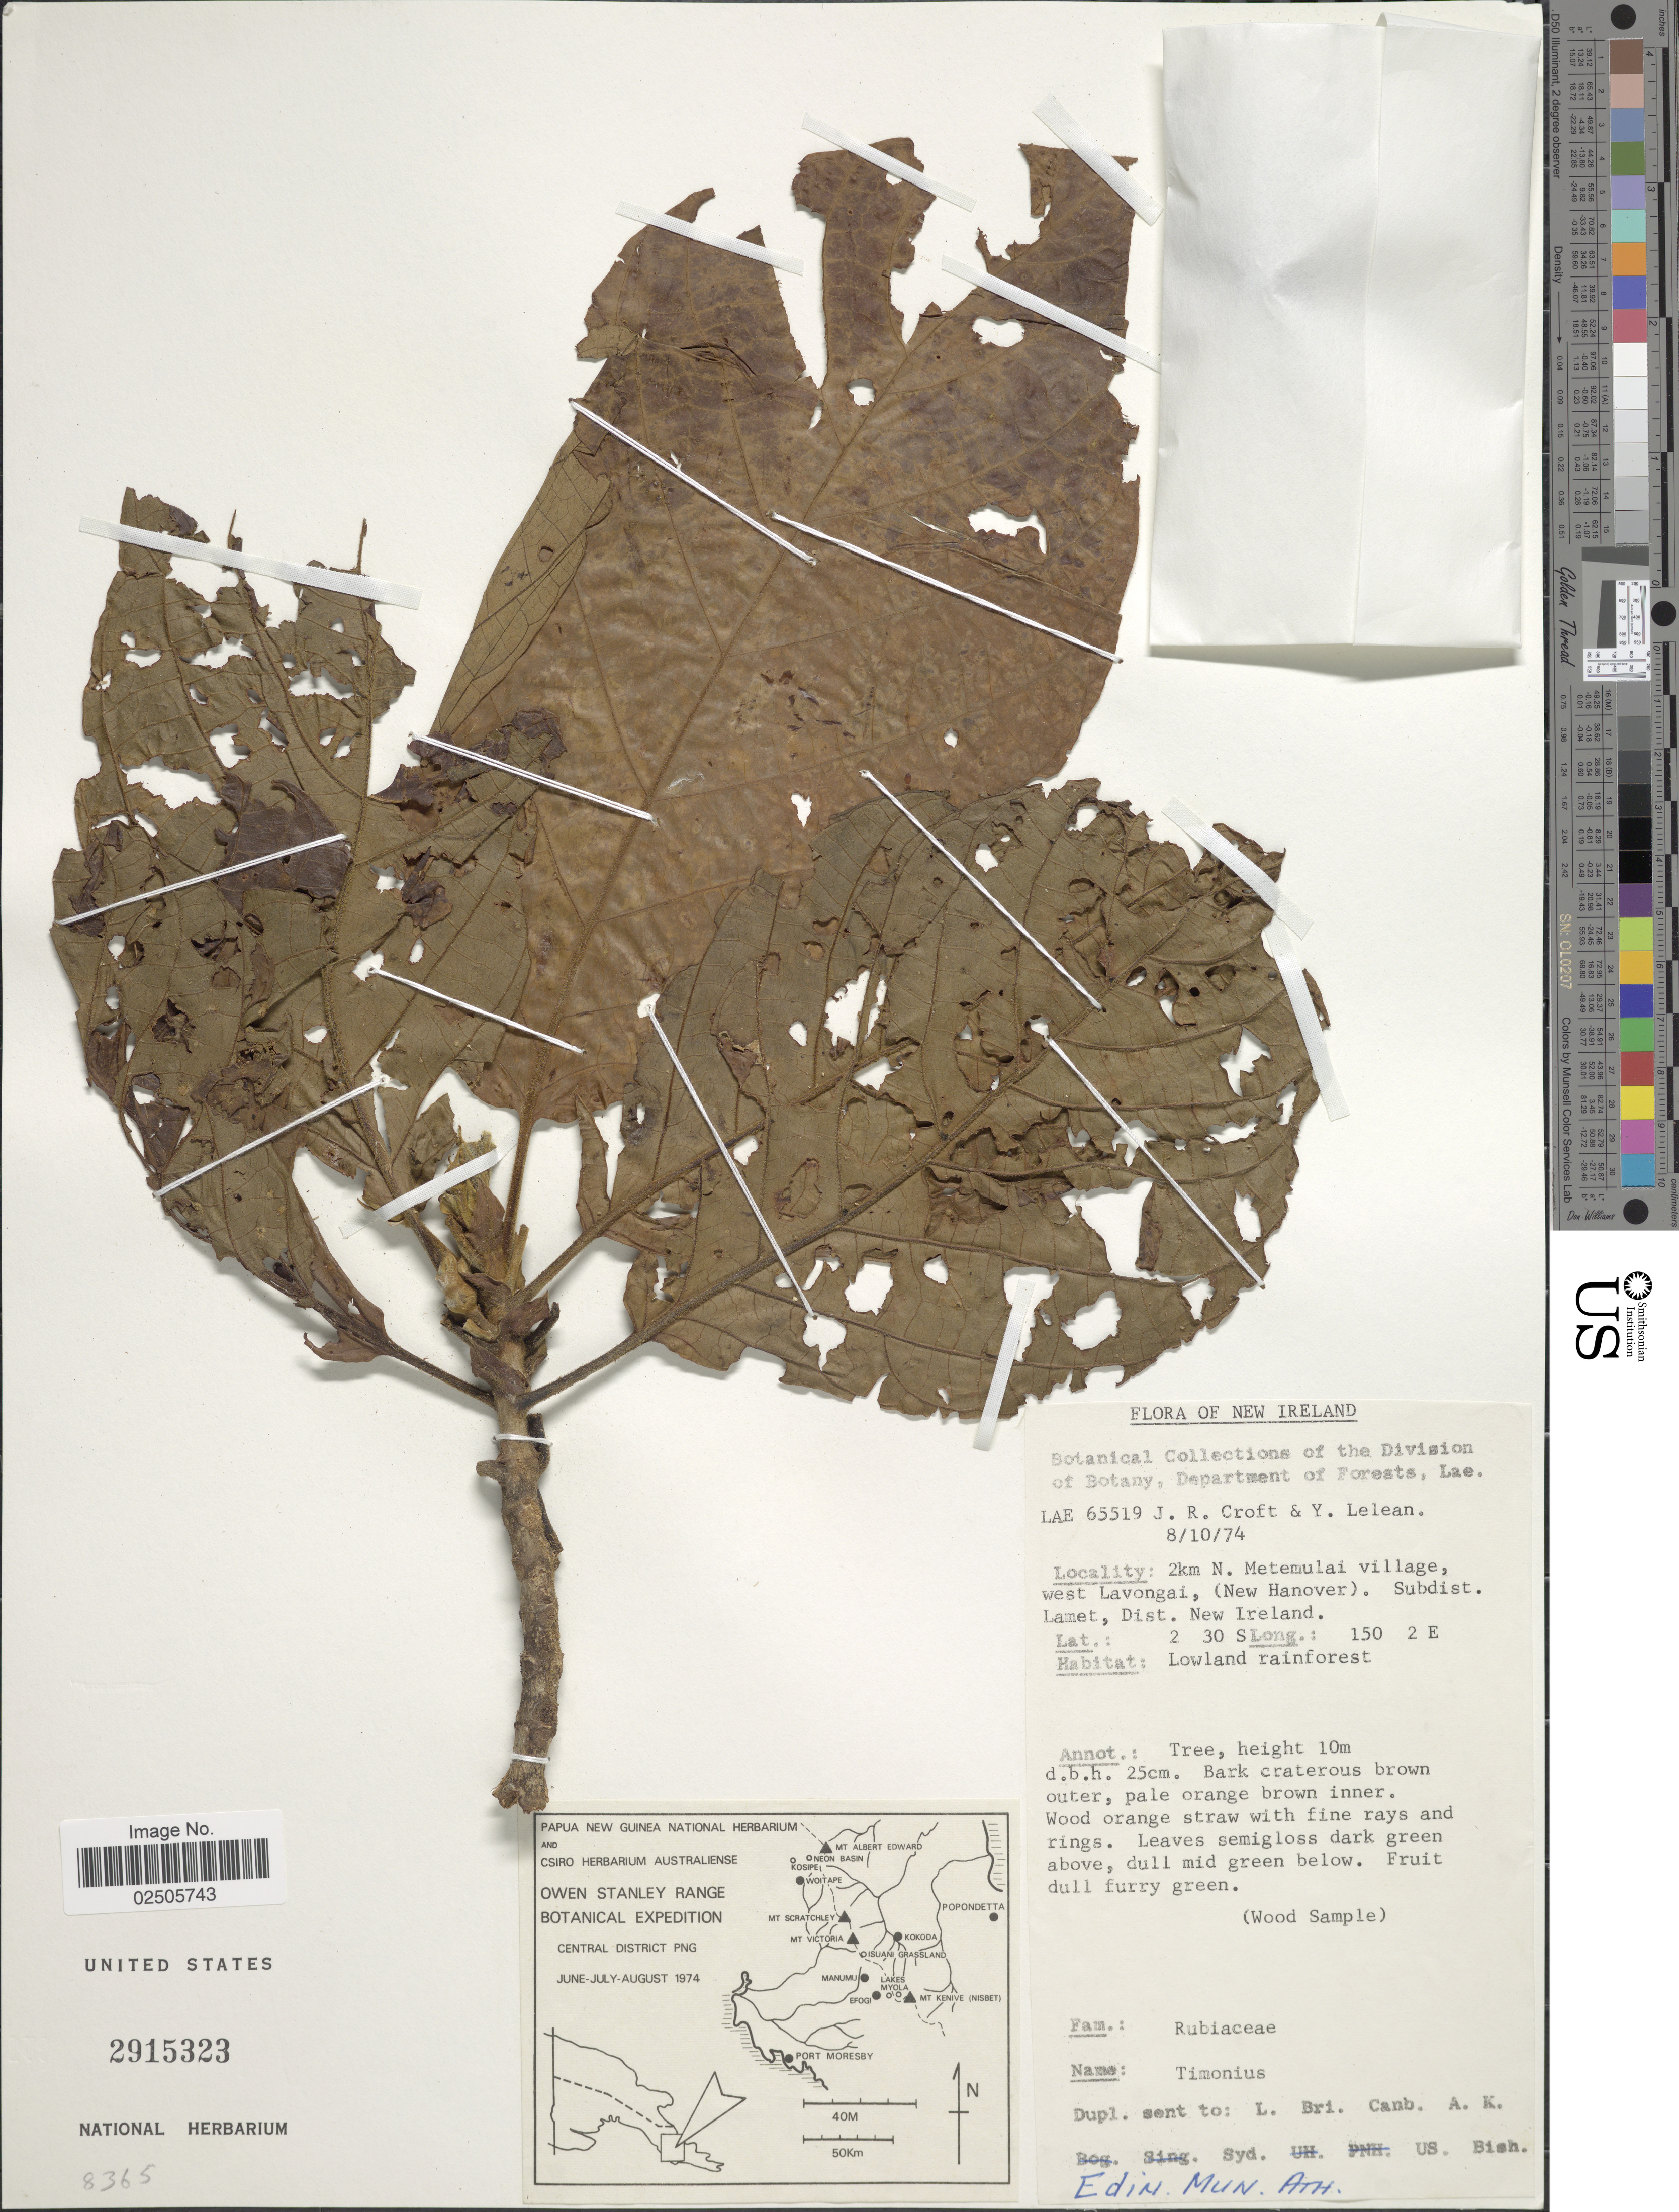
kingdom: Plantae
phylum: Tracheophyta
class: Magnoliopsida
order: Gentianales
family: Rubiaceae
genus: Timonius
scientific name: Timonius sp.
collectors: J. R. Croft & Y. Lelean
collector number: LAE65519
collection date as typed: Transcribed d/m/y: 8/10/74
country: Papua New Guinea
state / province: New Ireland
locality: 2 km N. Metemulai village, west Lavongai, (New Hanover). Subdist. Lamet, Dist. New Ireland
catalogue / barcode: US 2915323